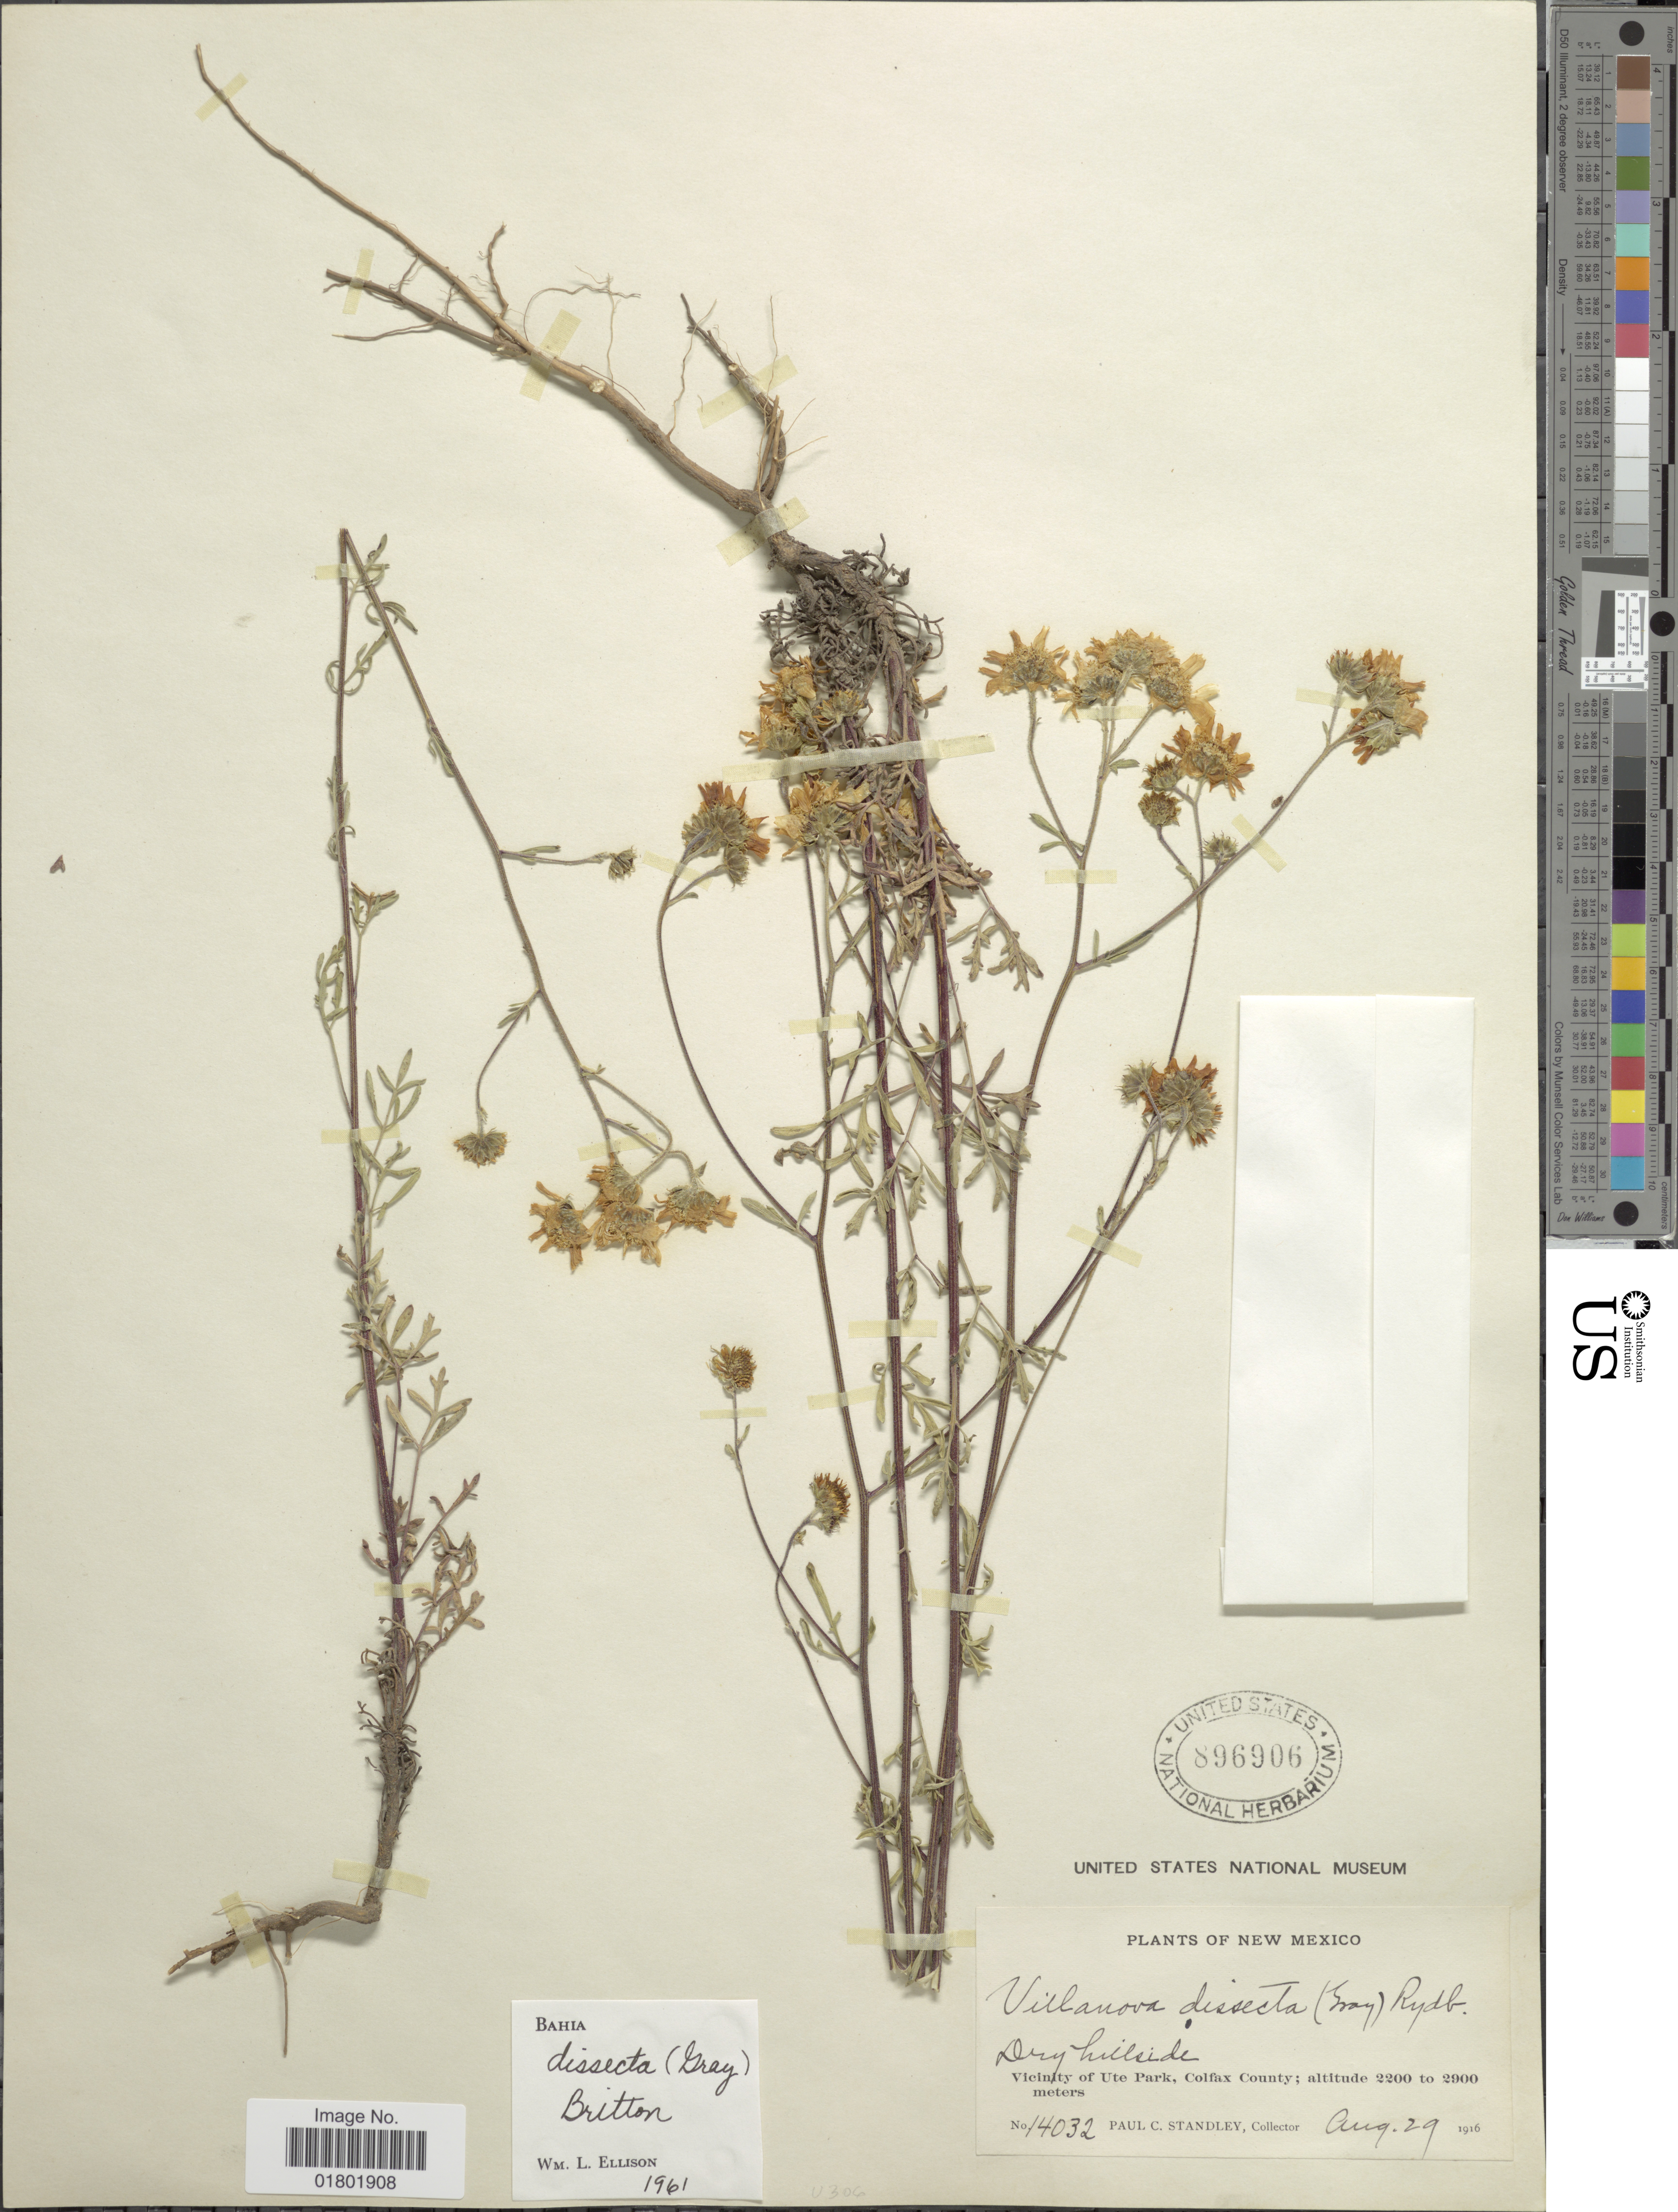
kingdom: Plantae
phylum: Tracheophyta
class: Magnoliopsida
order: Asterales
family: Asteraceae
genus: Bahia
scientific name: Bahia dissecta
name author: (A. Gray) Britton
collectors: P. C. Standley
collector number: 14032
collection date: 1916-08-29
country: United States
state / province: New Mexico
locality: Vicinity of Ute Park, Colfax County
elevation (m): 2200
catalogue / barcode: US 896906